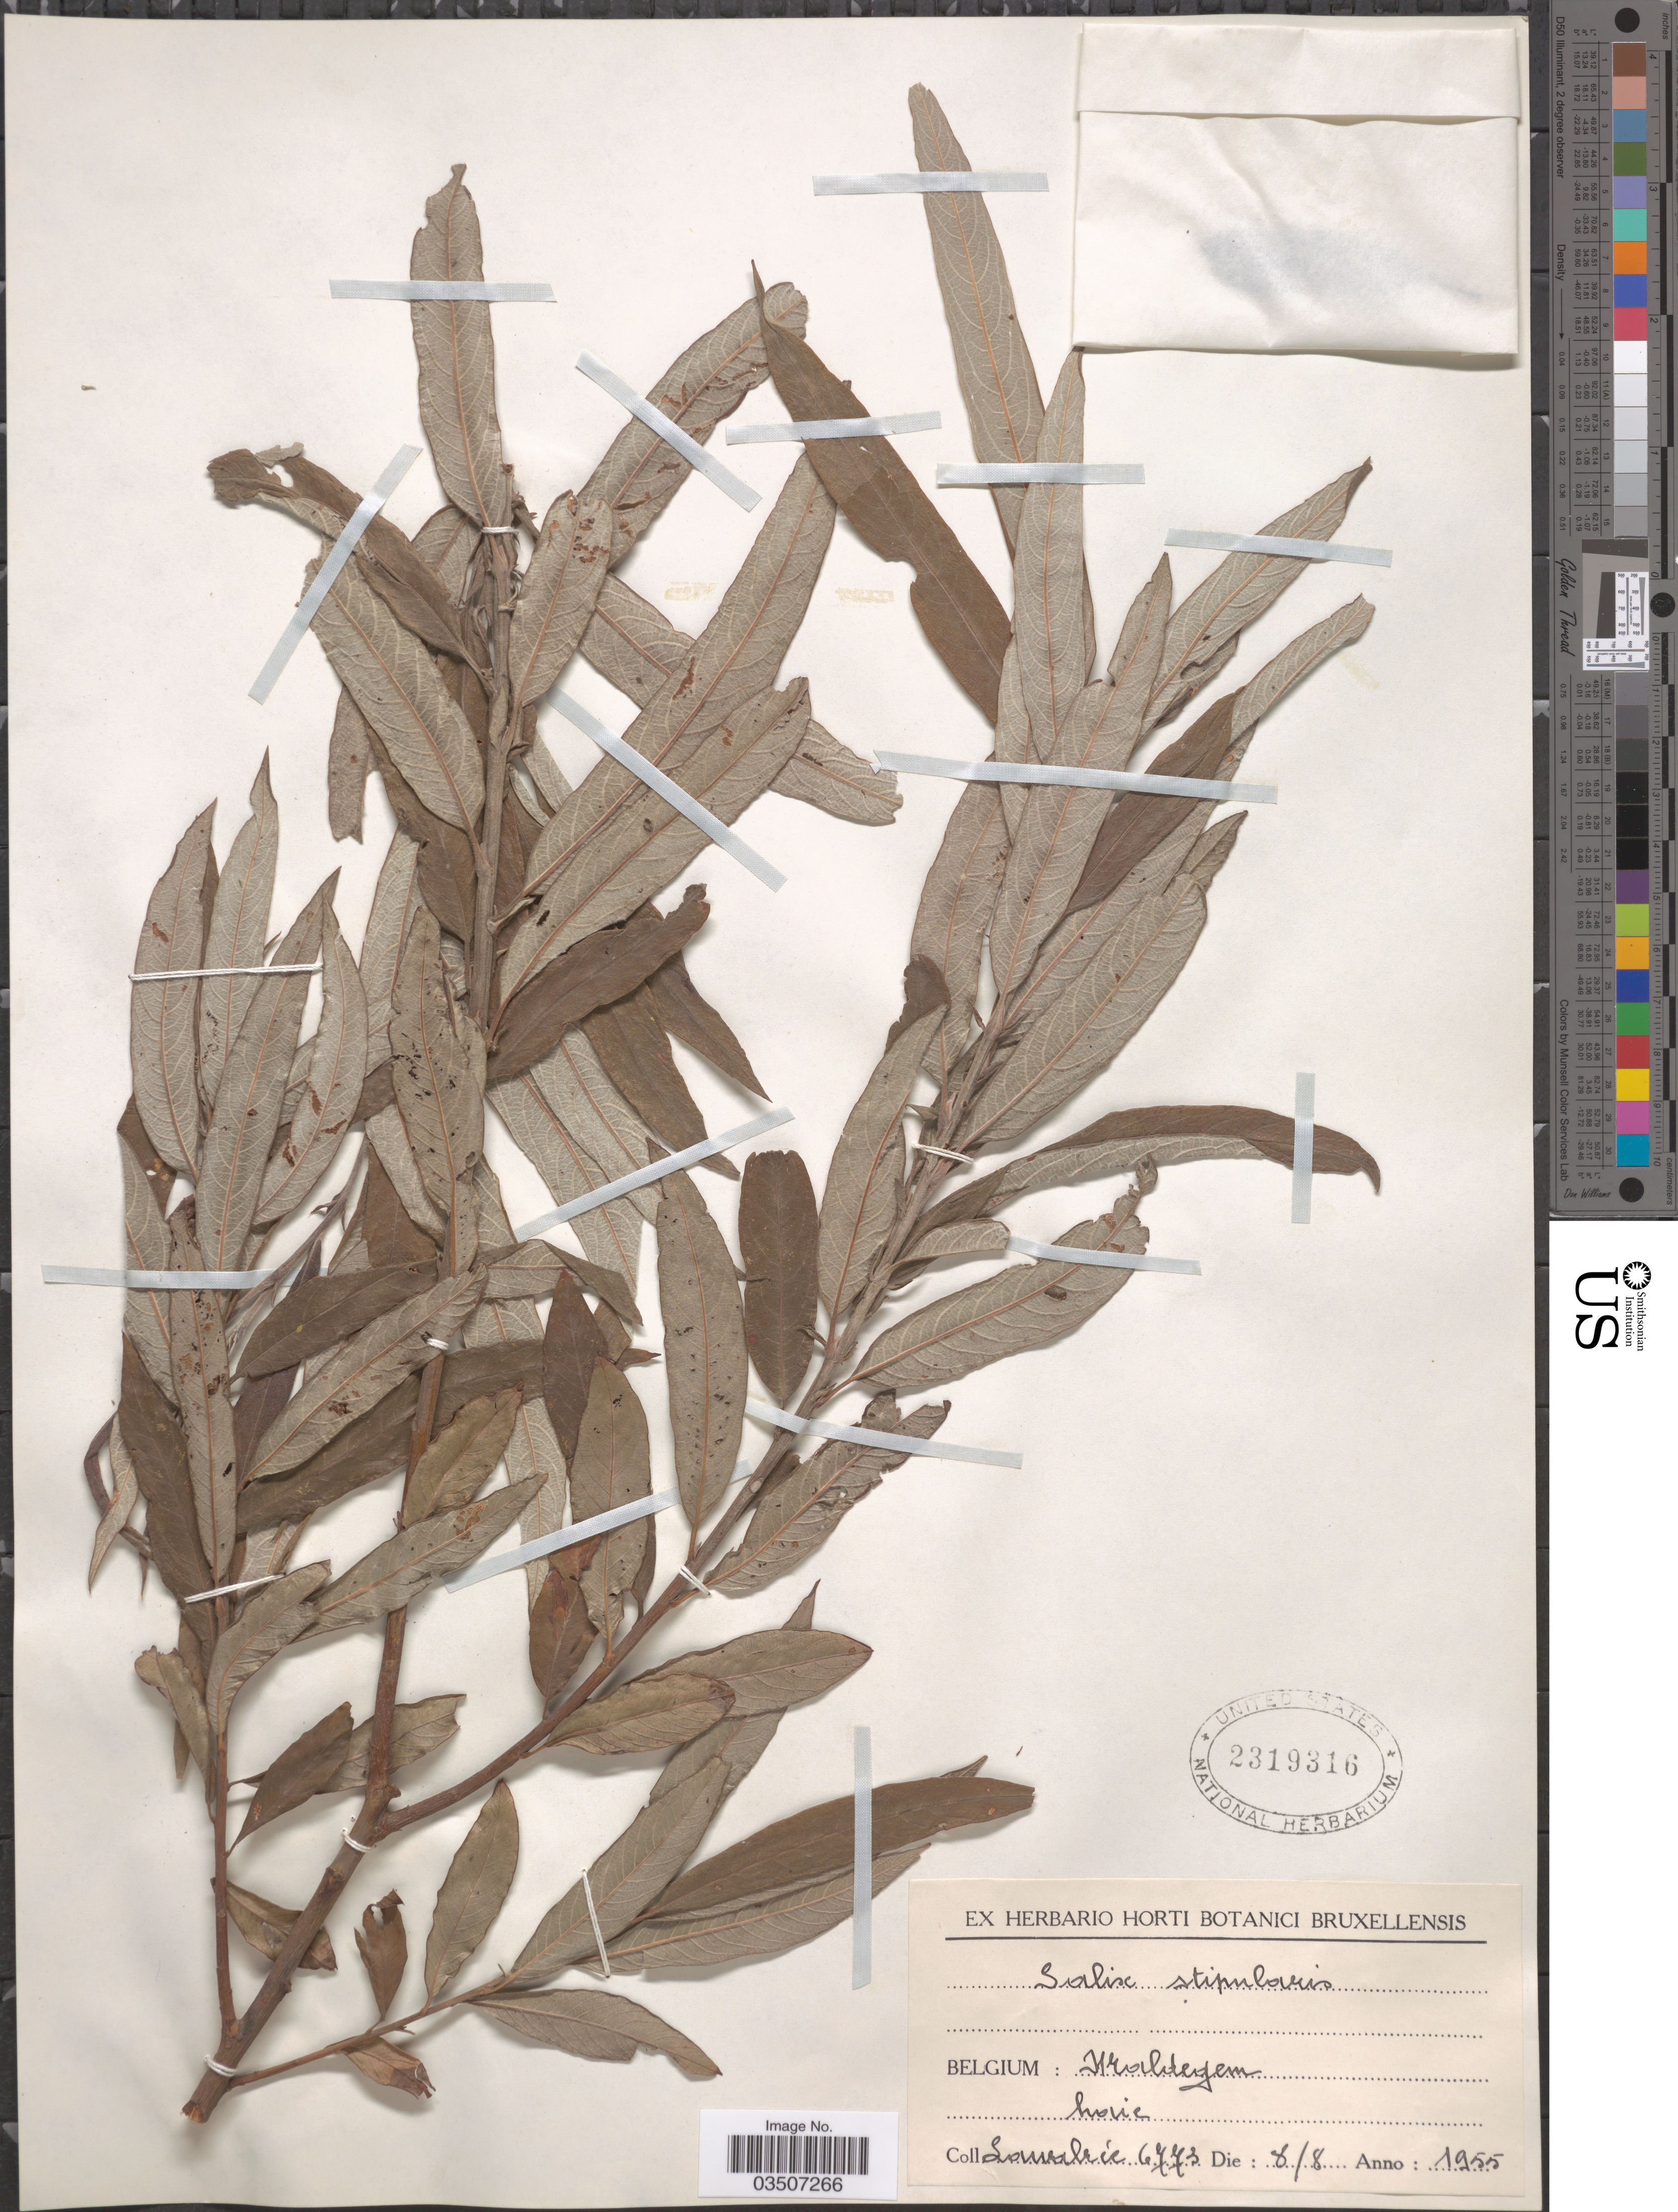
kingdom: Plantae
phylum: Tracheophyta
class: Magnoliopsida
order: Malpighiales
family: Salicaceae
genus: Salix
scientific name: Salix stipularis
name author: Sm.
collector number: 6773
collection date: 1955-08-08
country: Belgium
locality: Maldegem. Hovie. [interpreted]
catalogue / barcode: US 2319316